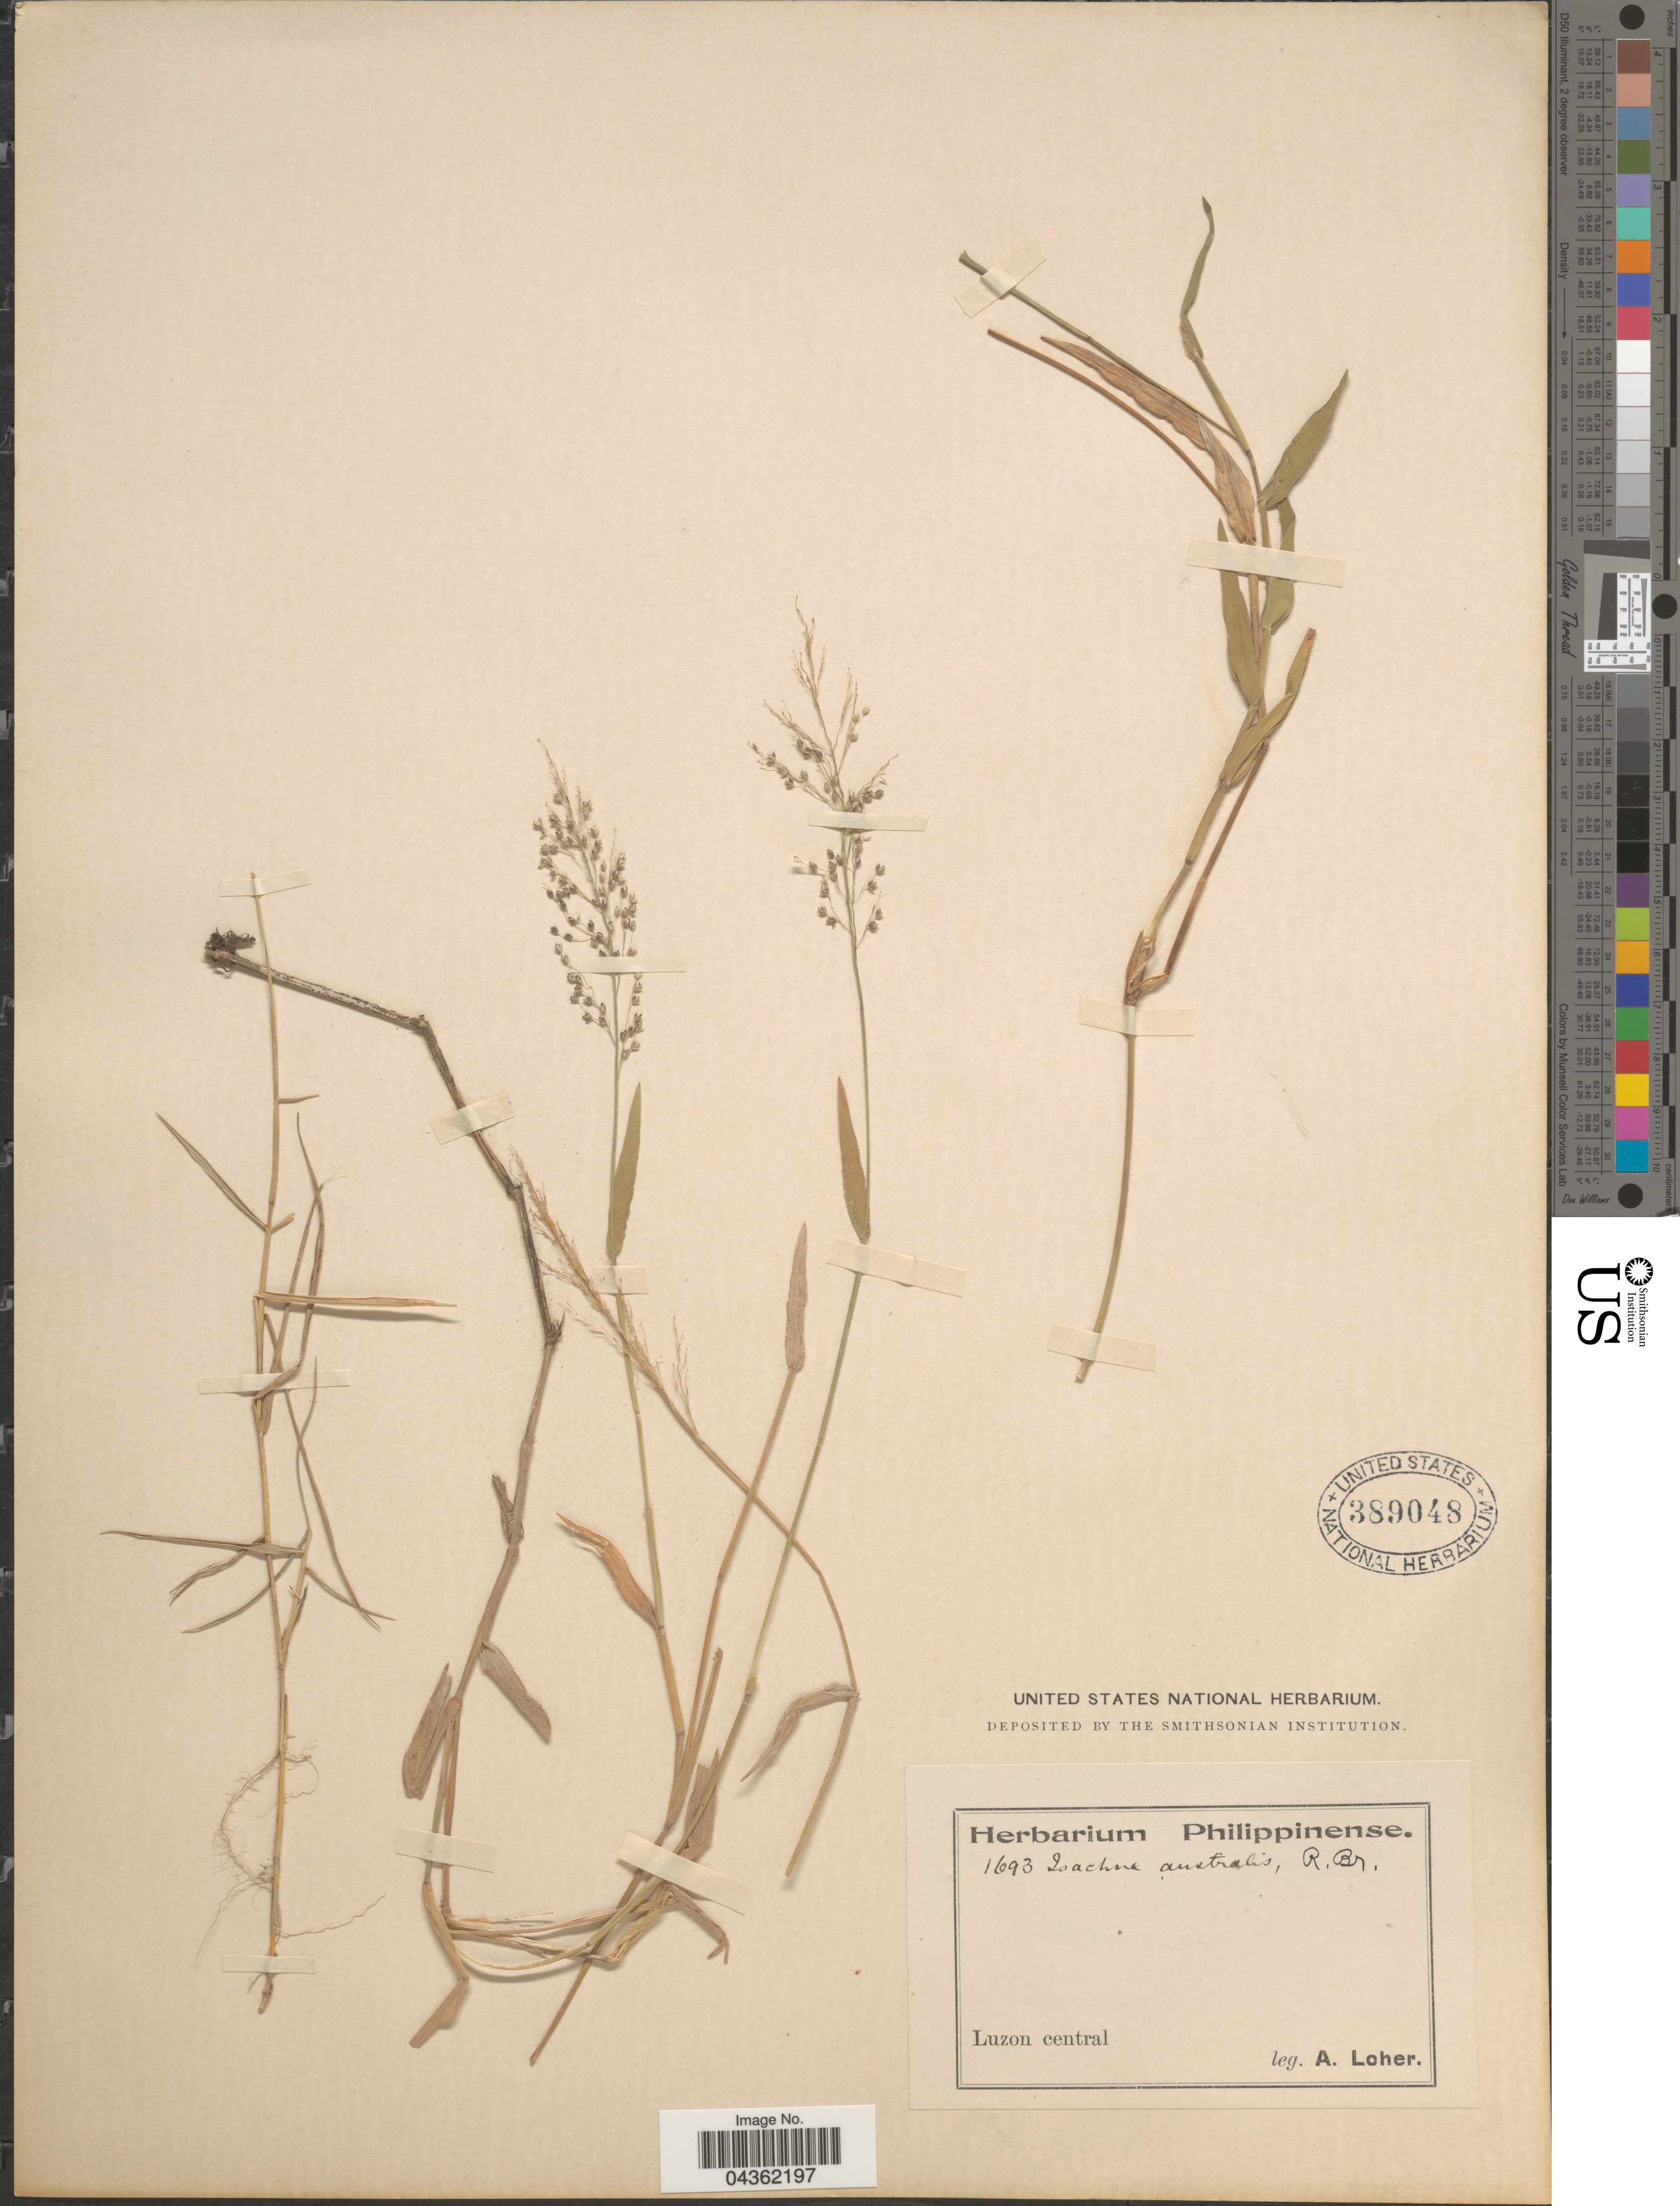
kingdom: Plantae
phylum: Tracheophyta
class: Liliopsida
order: Poales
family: Poaceae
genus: Isachne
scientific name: Isachne globosa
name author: (Thunb.) Kuntze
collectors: A. Loher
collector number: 1693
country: Philippines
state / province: Central Luzon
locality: Luzon central.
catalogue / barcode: US 389048